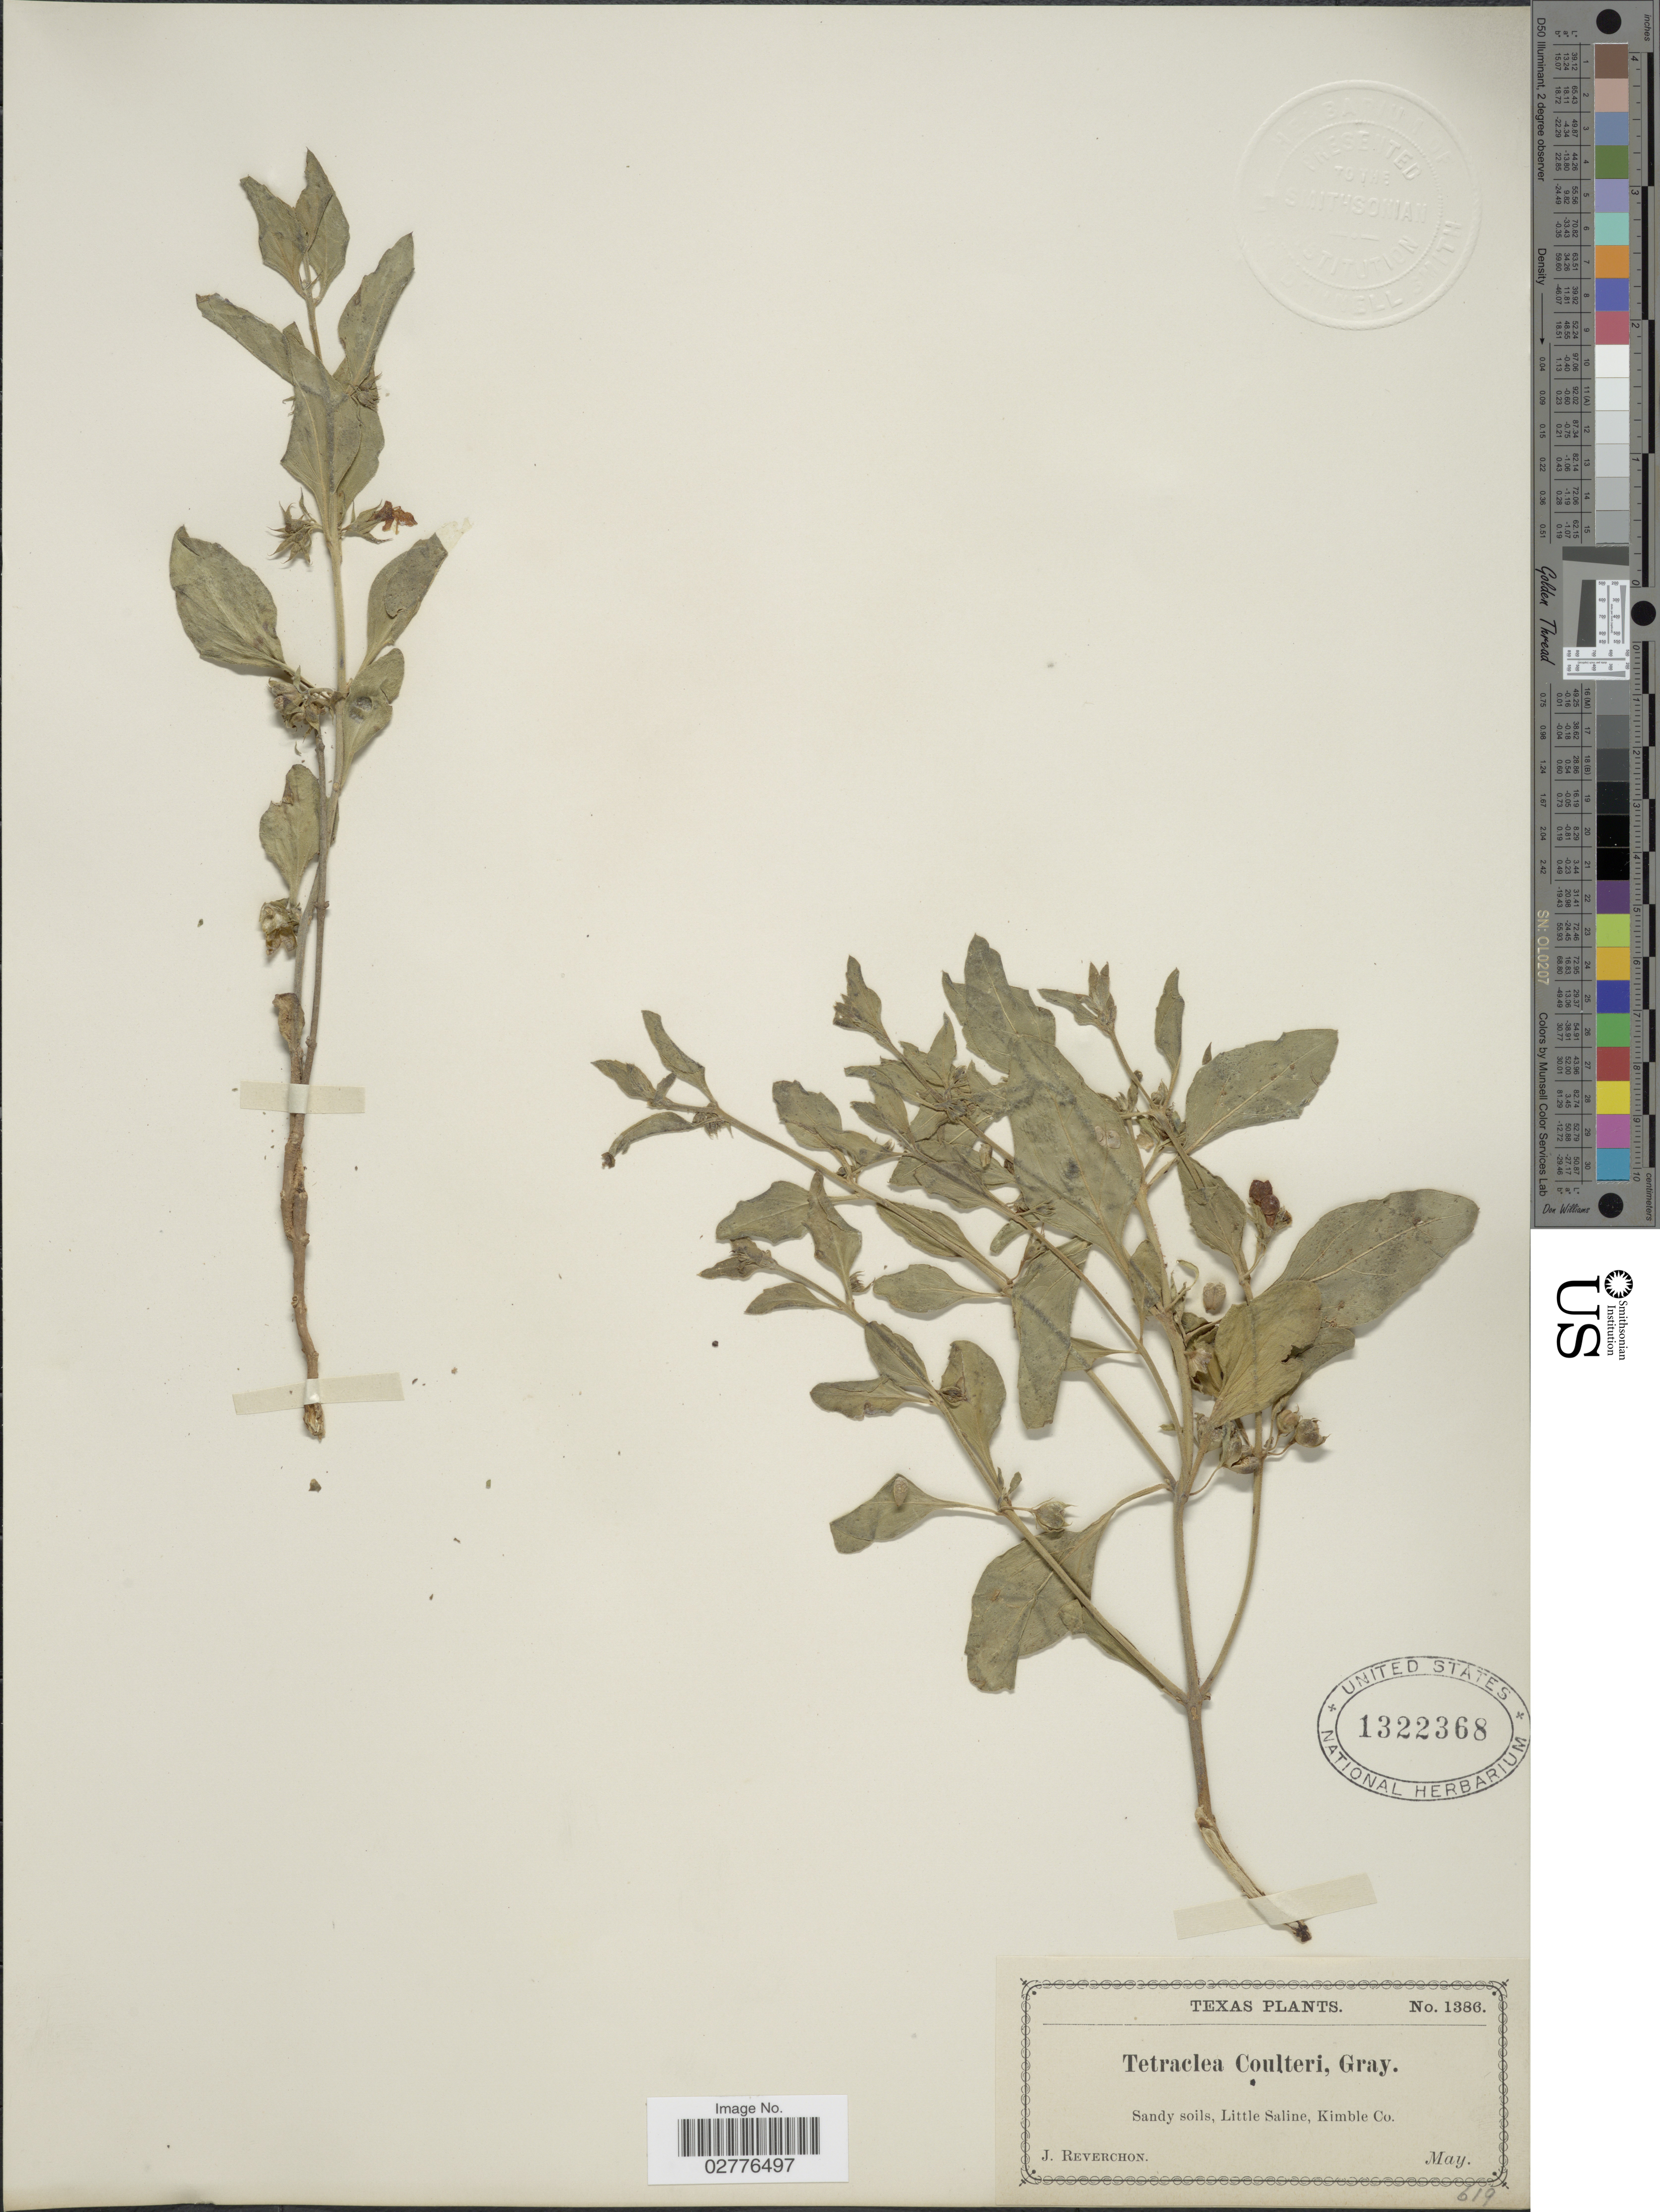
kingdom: Plantae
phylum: Tracheophyta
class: Magnoliopsida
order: Lamiales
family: Lamiaceae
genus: Tetraclea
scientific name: Tetraclea coulteri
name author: A. Gray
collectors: J. Reverchon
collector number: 1386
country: United States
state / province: Texas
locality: Little Saline, Kimble Co.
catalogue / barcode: US 1322368